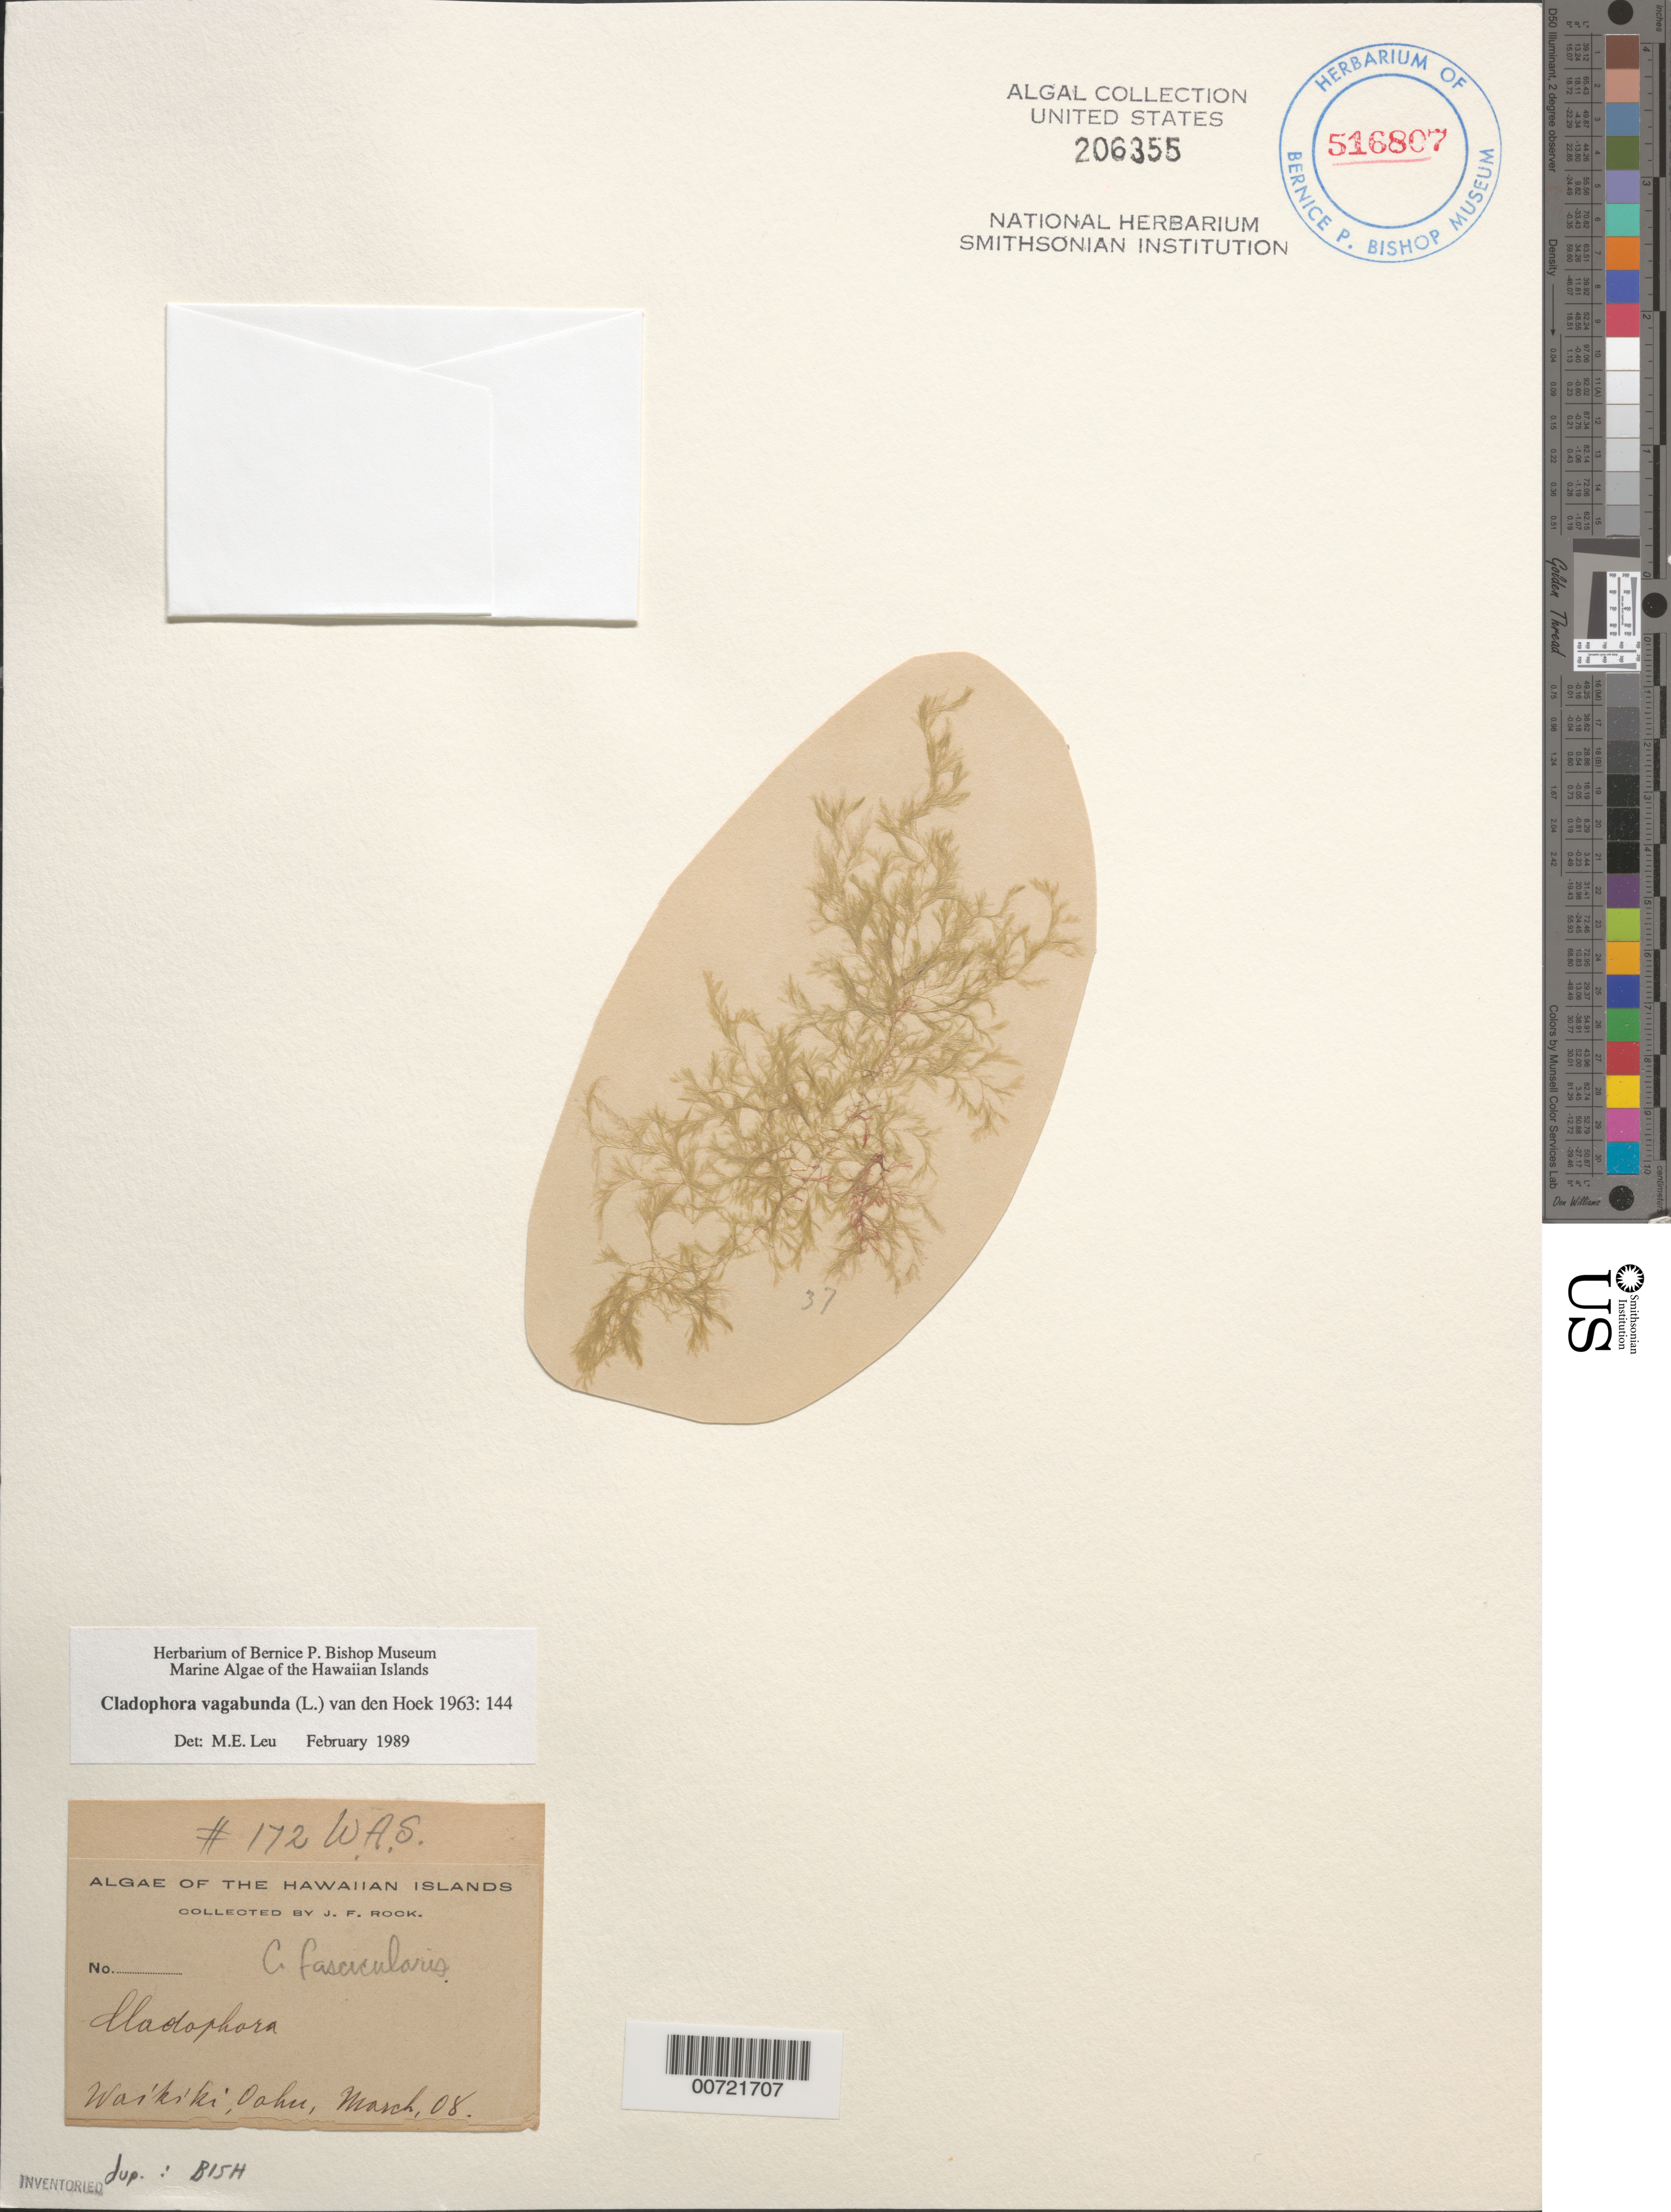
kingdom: Plantae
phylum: Chlorophyta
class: Ulvophyceae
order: Cladophorales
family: Cladophoraceae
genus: Cladophora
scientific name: Cladophora vagabunda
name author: (L.) C. Hoek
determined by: Leu, M. E.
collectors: J. F. Rock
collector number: Setchell 172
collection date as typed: Mar 1908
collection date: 1908-03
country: United States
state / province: Hawaii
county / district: Honolulu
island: Oahu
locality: Waikiki.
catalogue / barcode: US 206355